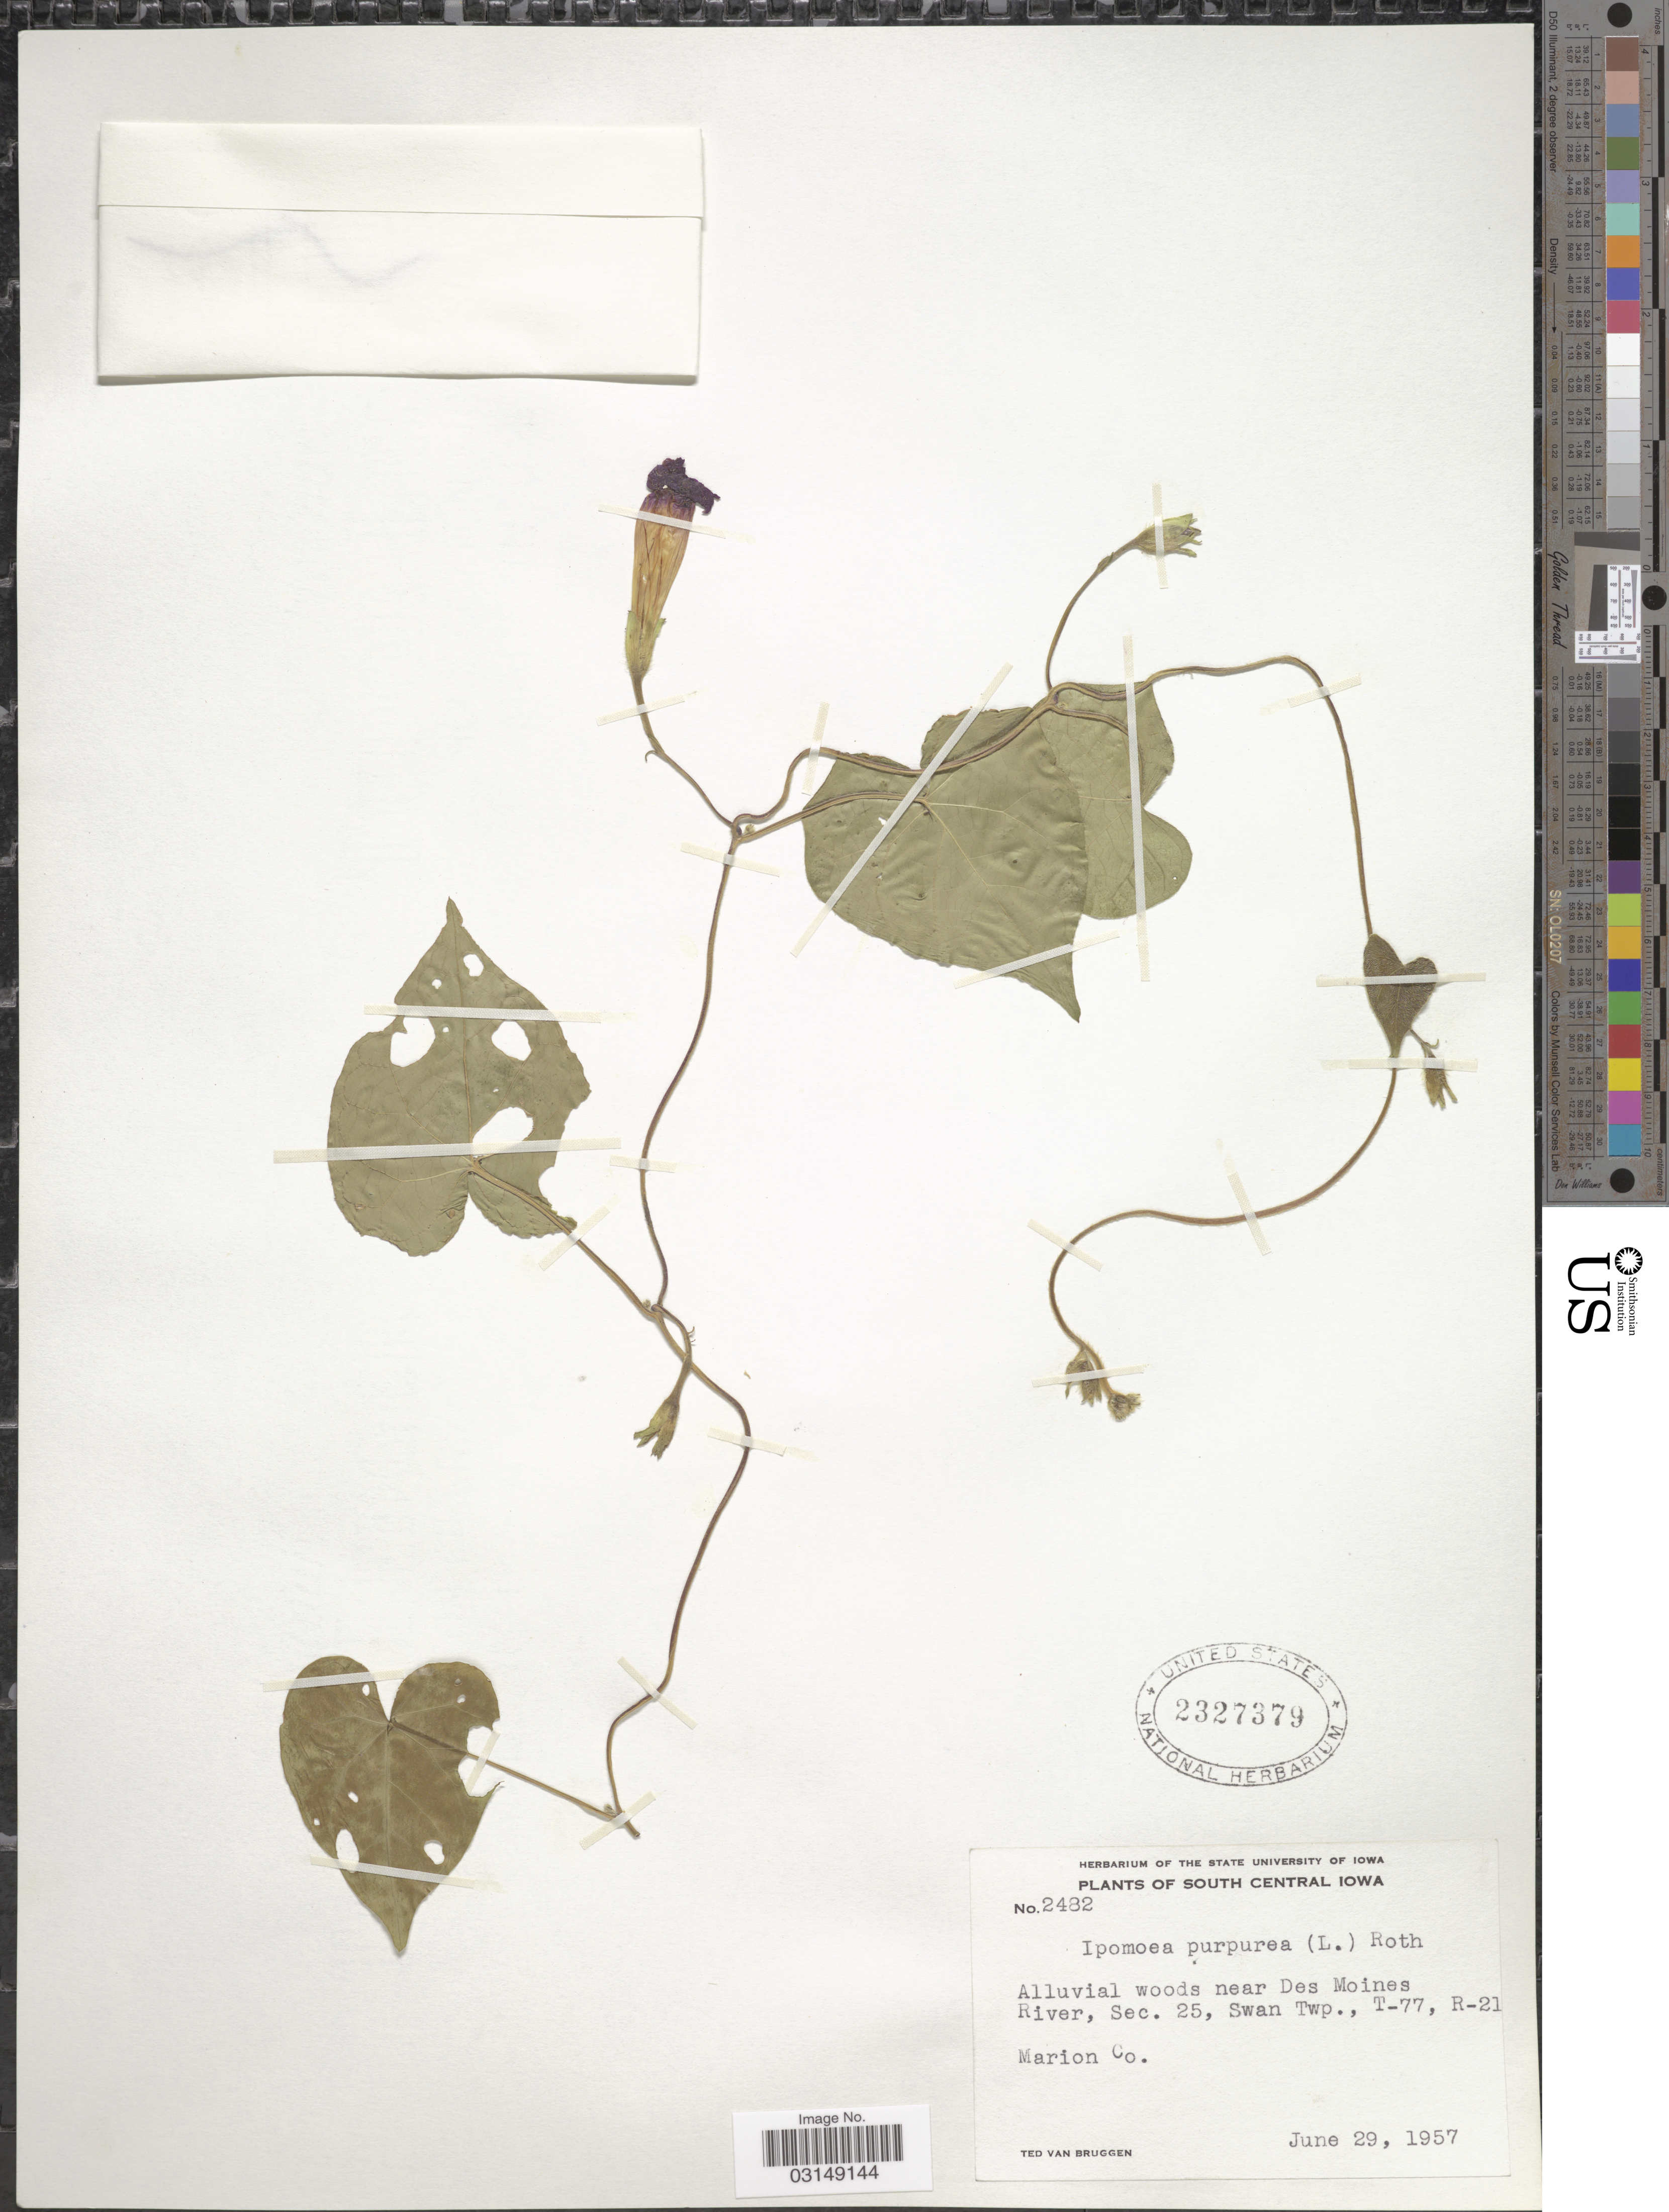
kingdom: Plantae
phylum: Tracheophyta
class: Magnoliopsida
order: Solanales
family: Convolvulaceae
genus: Ipomoea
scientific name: Ipomoea purpurea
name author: (L.) Roth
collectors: T. van Bruggen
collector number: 2482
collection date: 1957-06-29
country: United States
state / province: Iowa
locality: South Central Iowa. Alluvial woods near Des Moines River, Sec. 25, Swan Twp., T-77, R-21. Marion Co.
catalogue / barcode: US 2327379